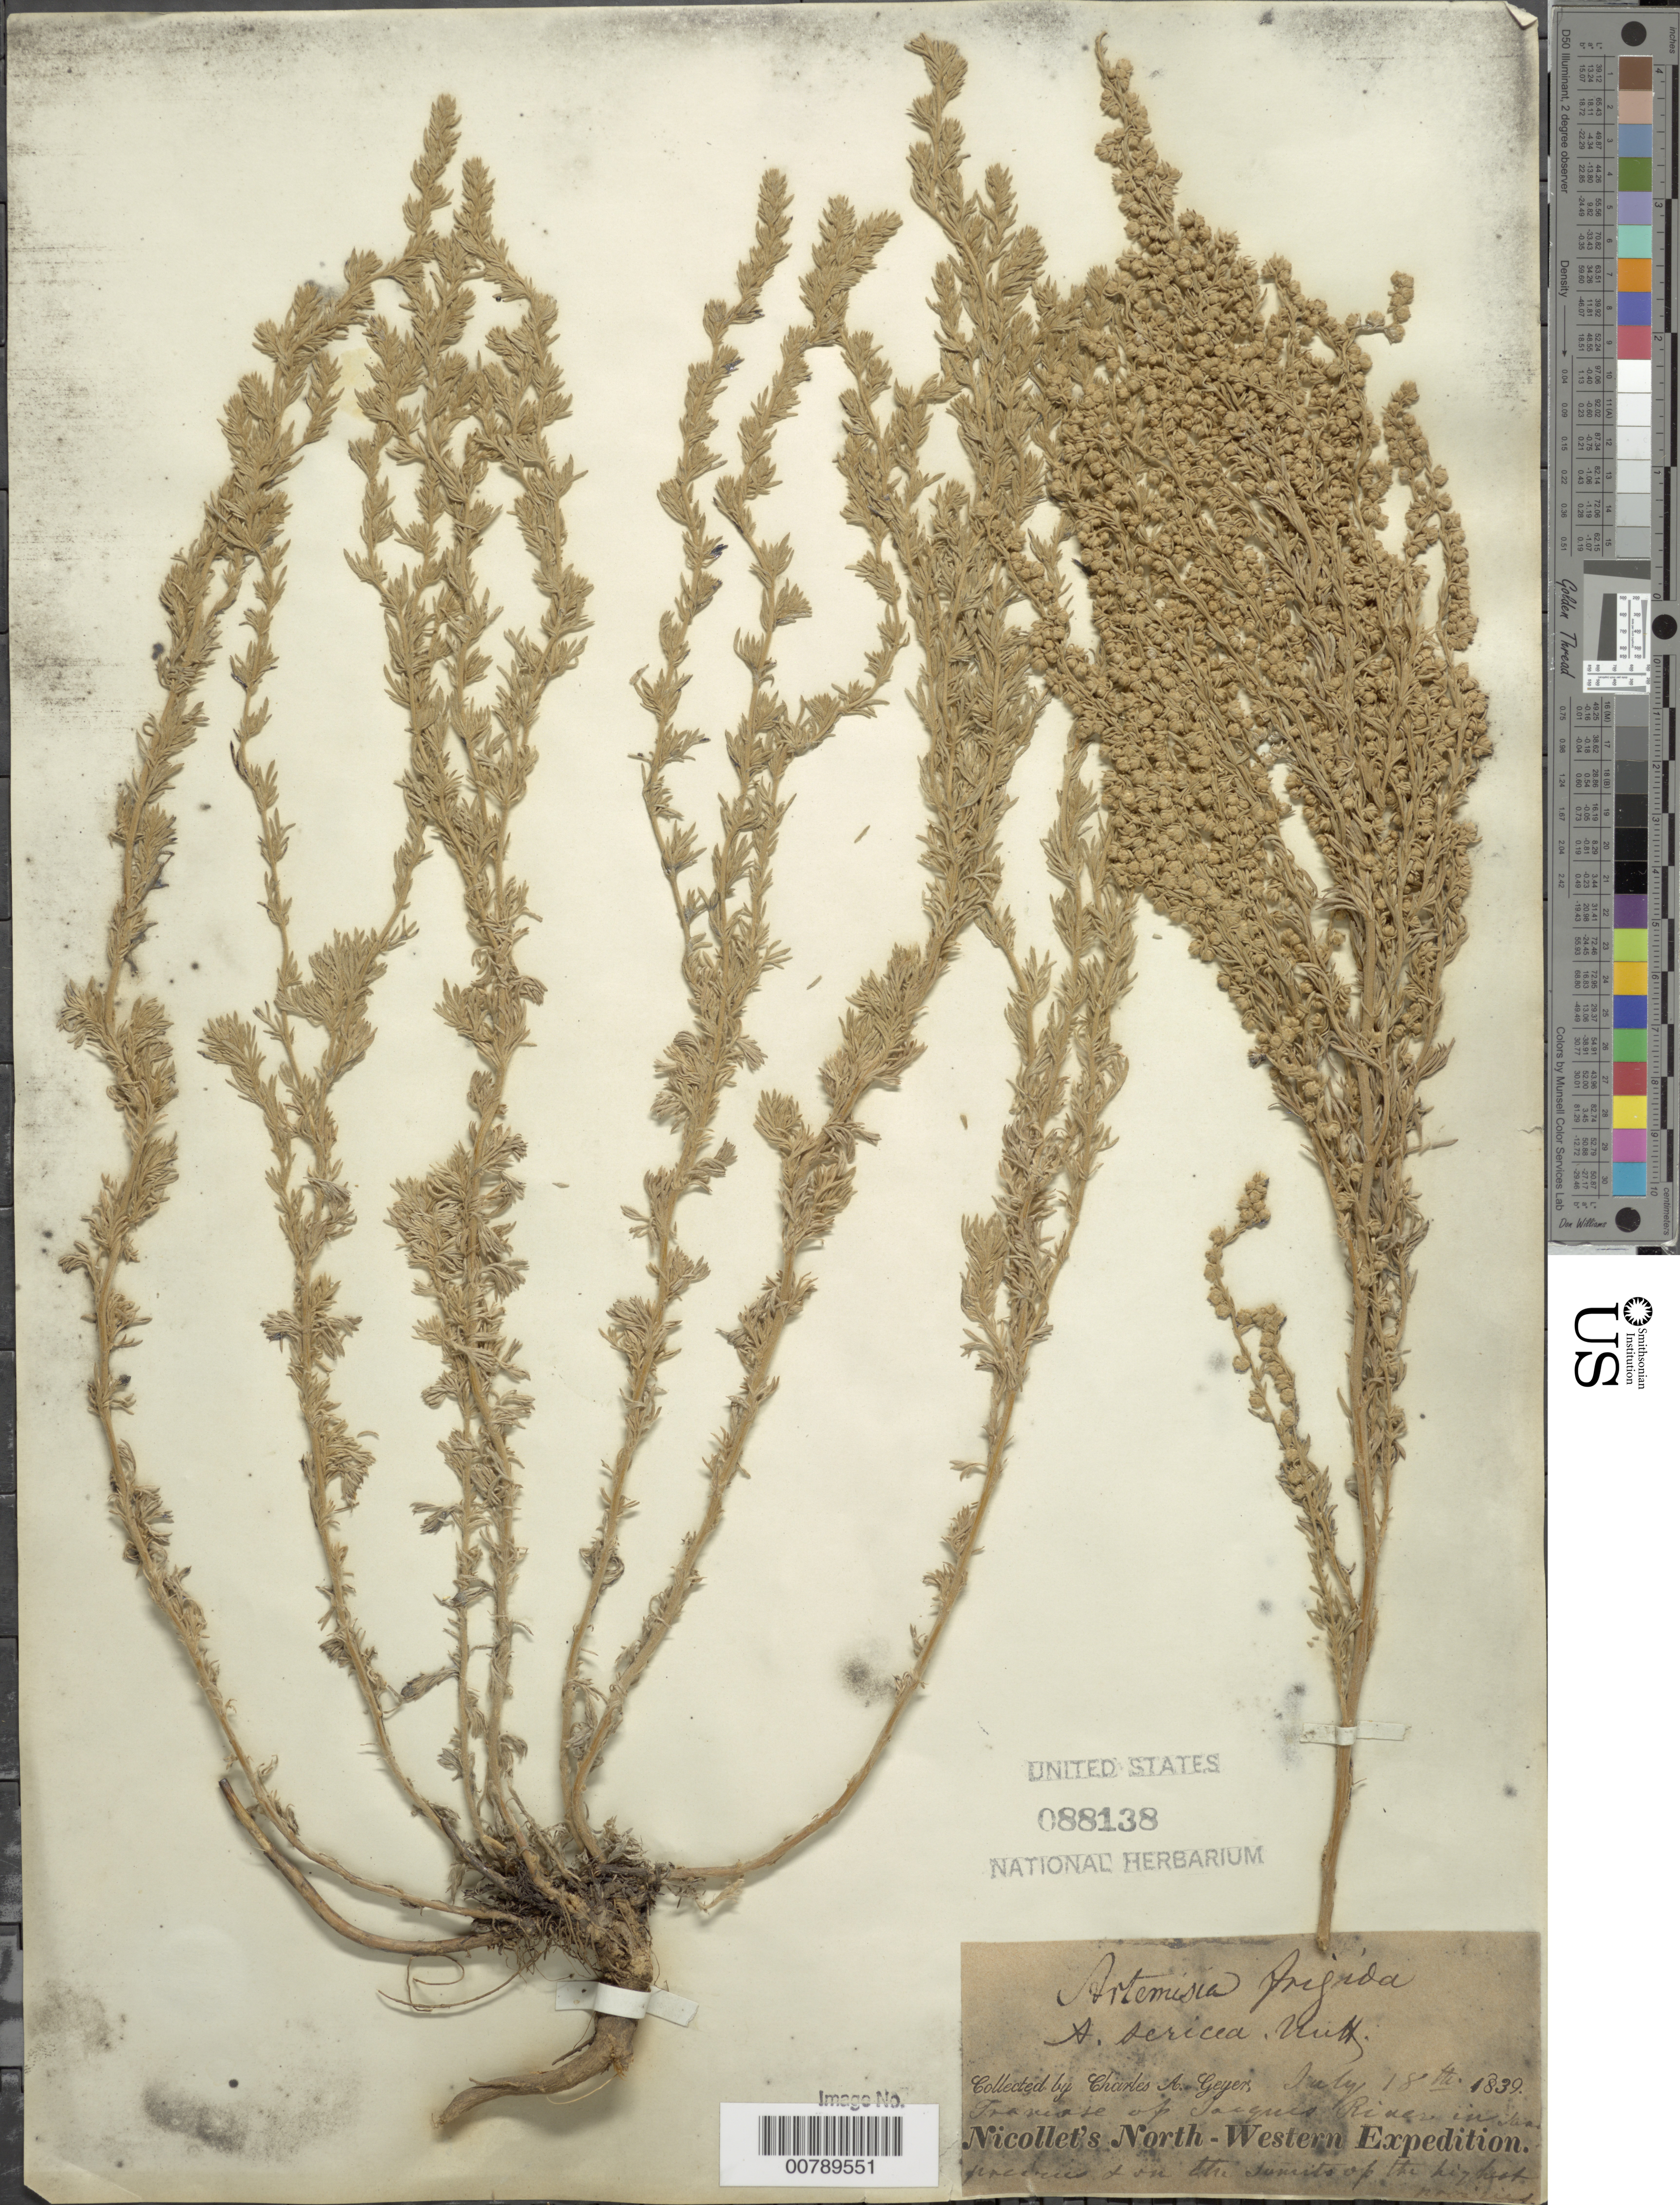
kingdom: Plantae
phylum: Tracheophyta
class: Magnoliopsida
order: Asterales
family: Asteraceae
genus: Artemisia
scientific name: Artemisia frigida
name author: Willd.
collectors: C. A. Geyer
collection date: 1839-07-18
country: United States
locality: Nicollet's North Western Expedition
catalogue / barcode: US 88138